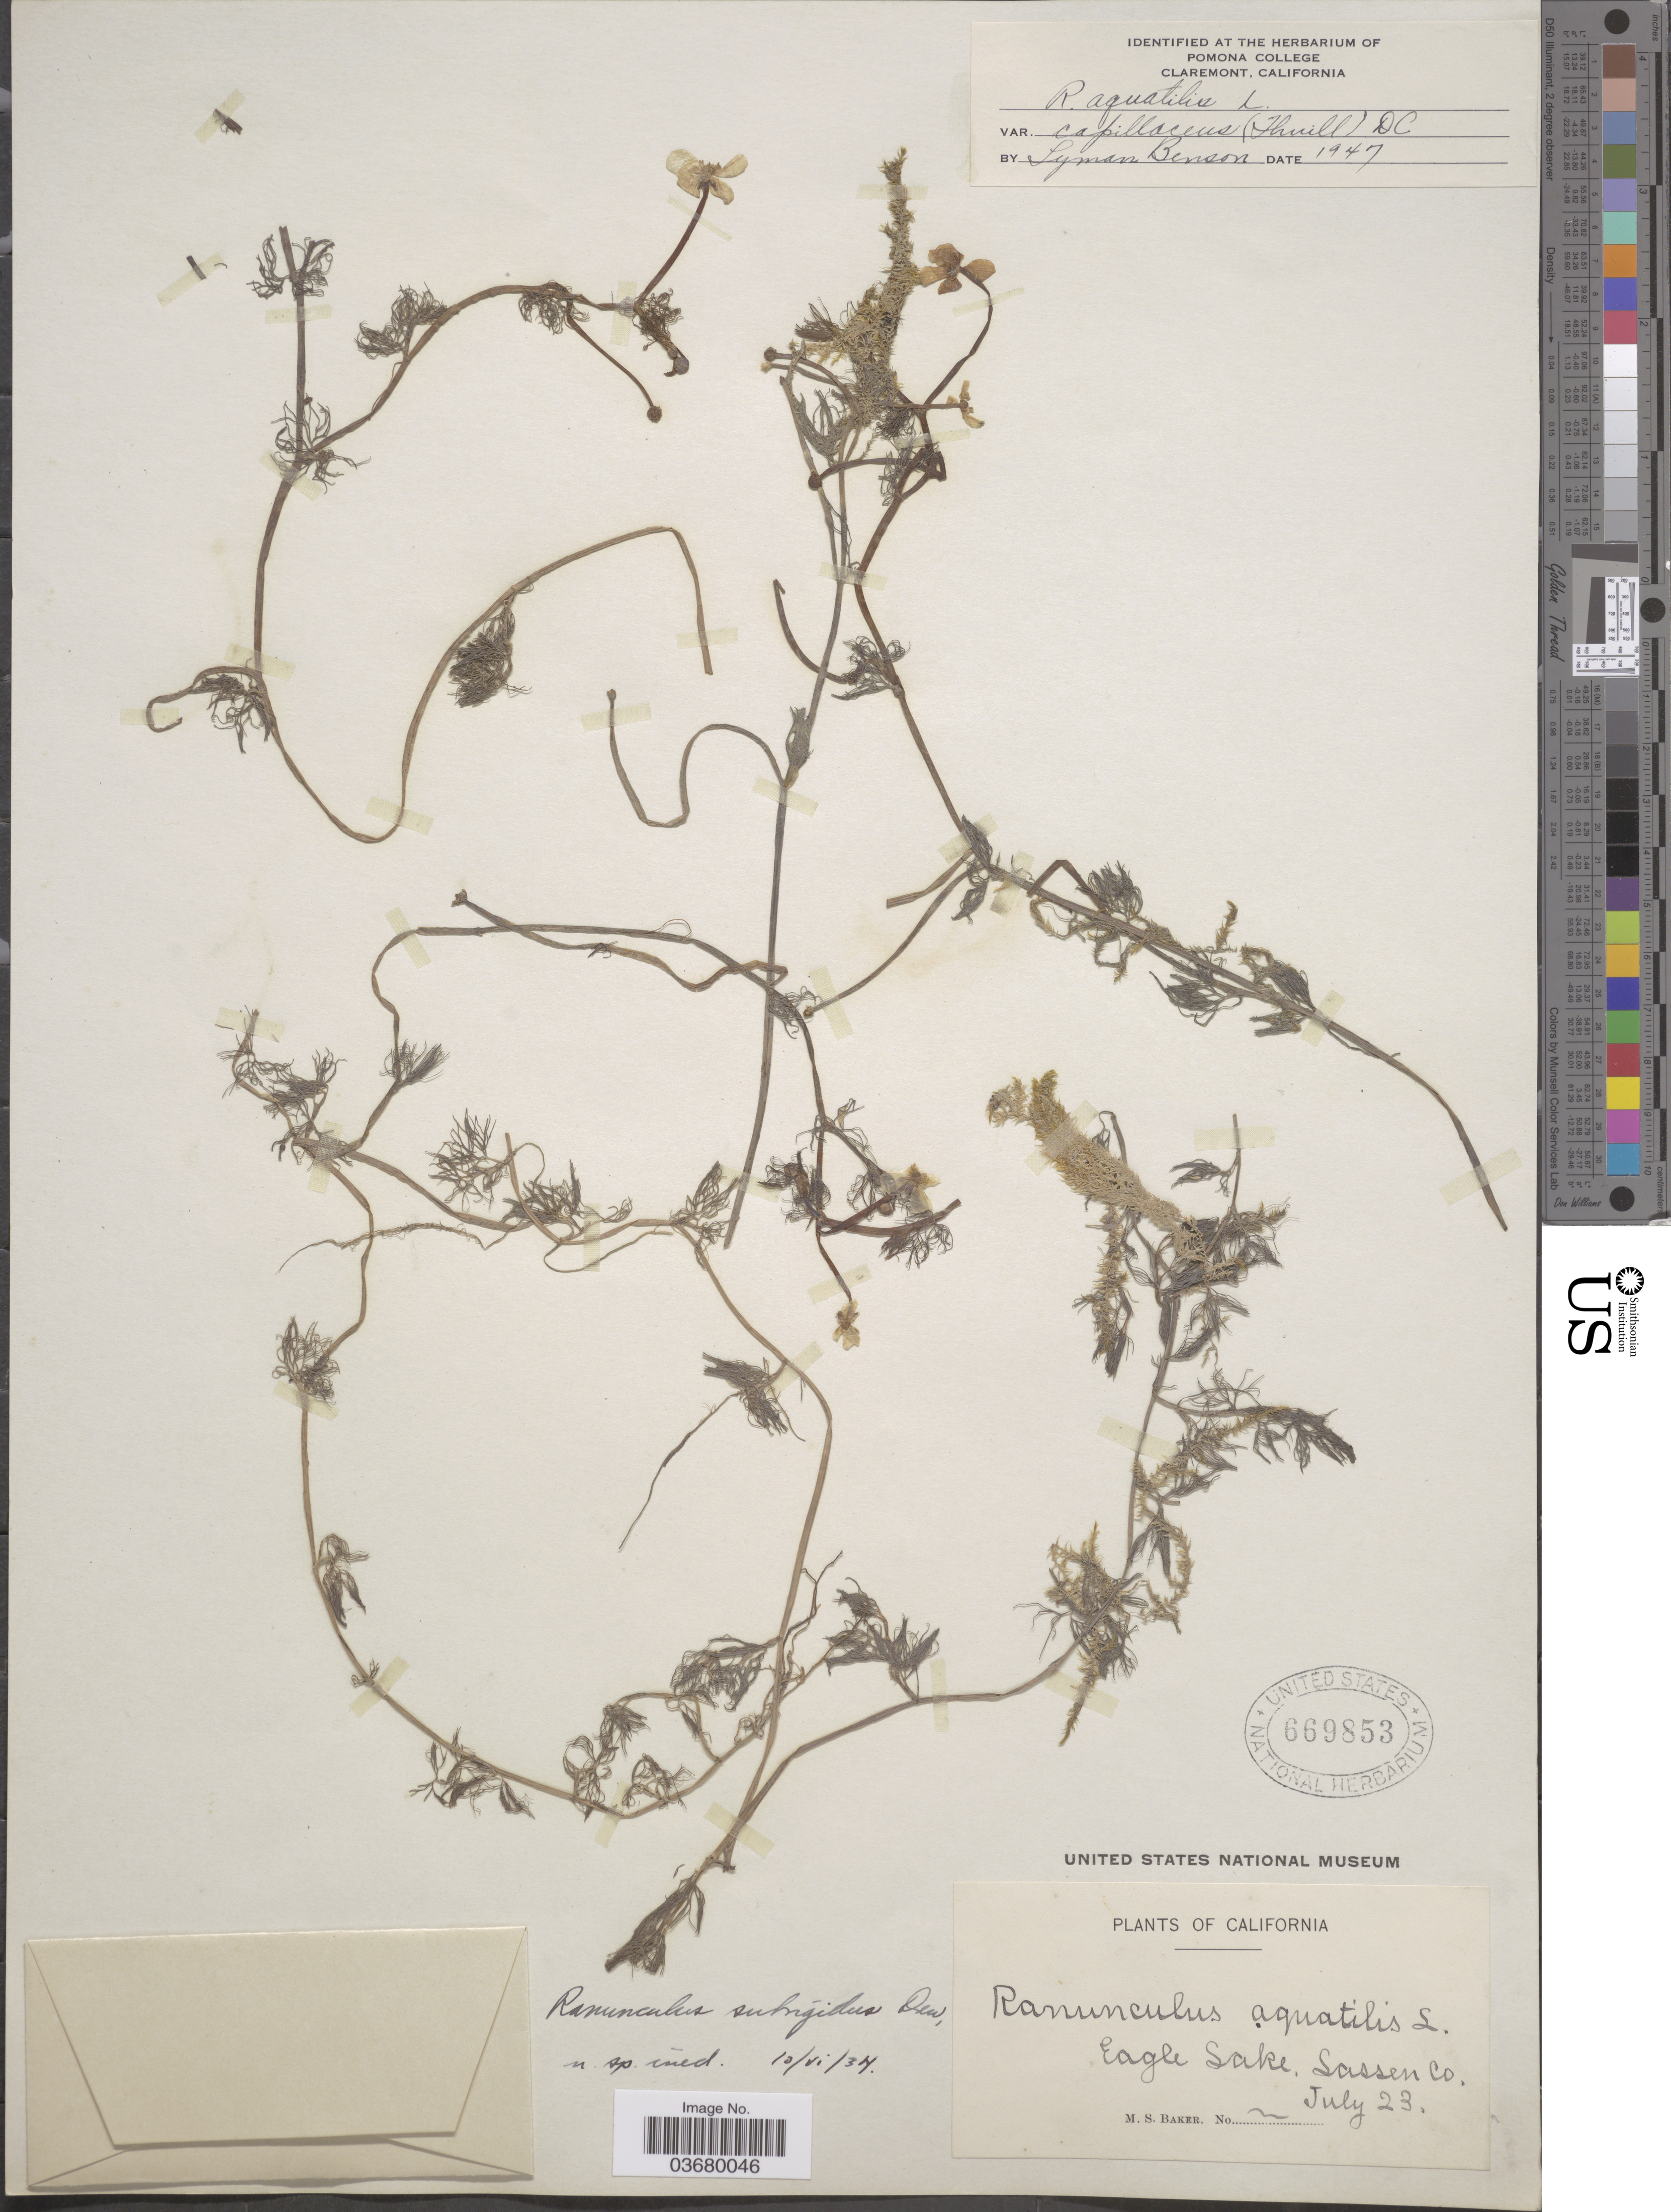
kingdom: Plantae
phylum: Tracheophyta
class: Magnoliopsida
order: Ranunculales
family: Ranunculaceae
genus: Ranunculus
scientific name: Ranunculus subrigidus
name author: W.B. Drew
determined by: Drew, W. B.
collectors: M. S. Baker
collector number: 2*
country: United States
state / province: California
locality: Eagle Sake, Sassen Co.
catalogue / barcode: US 669853